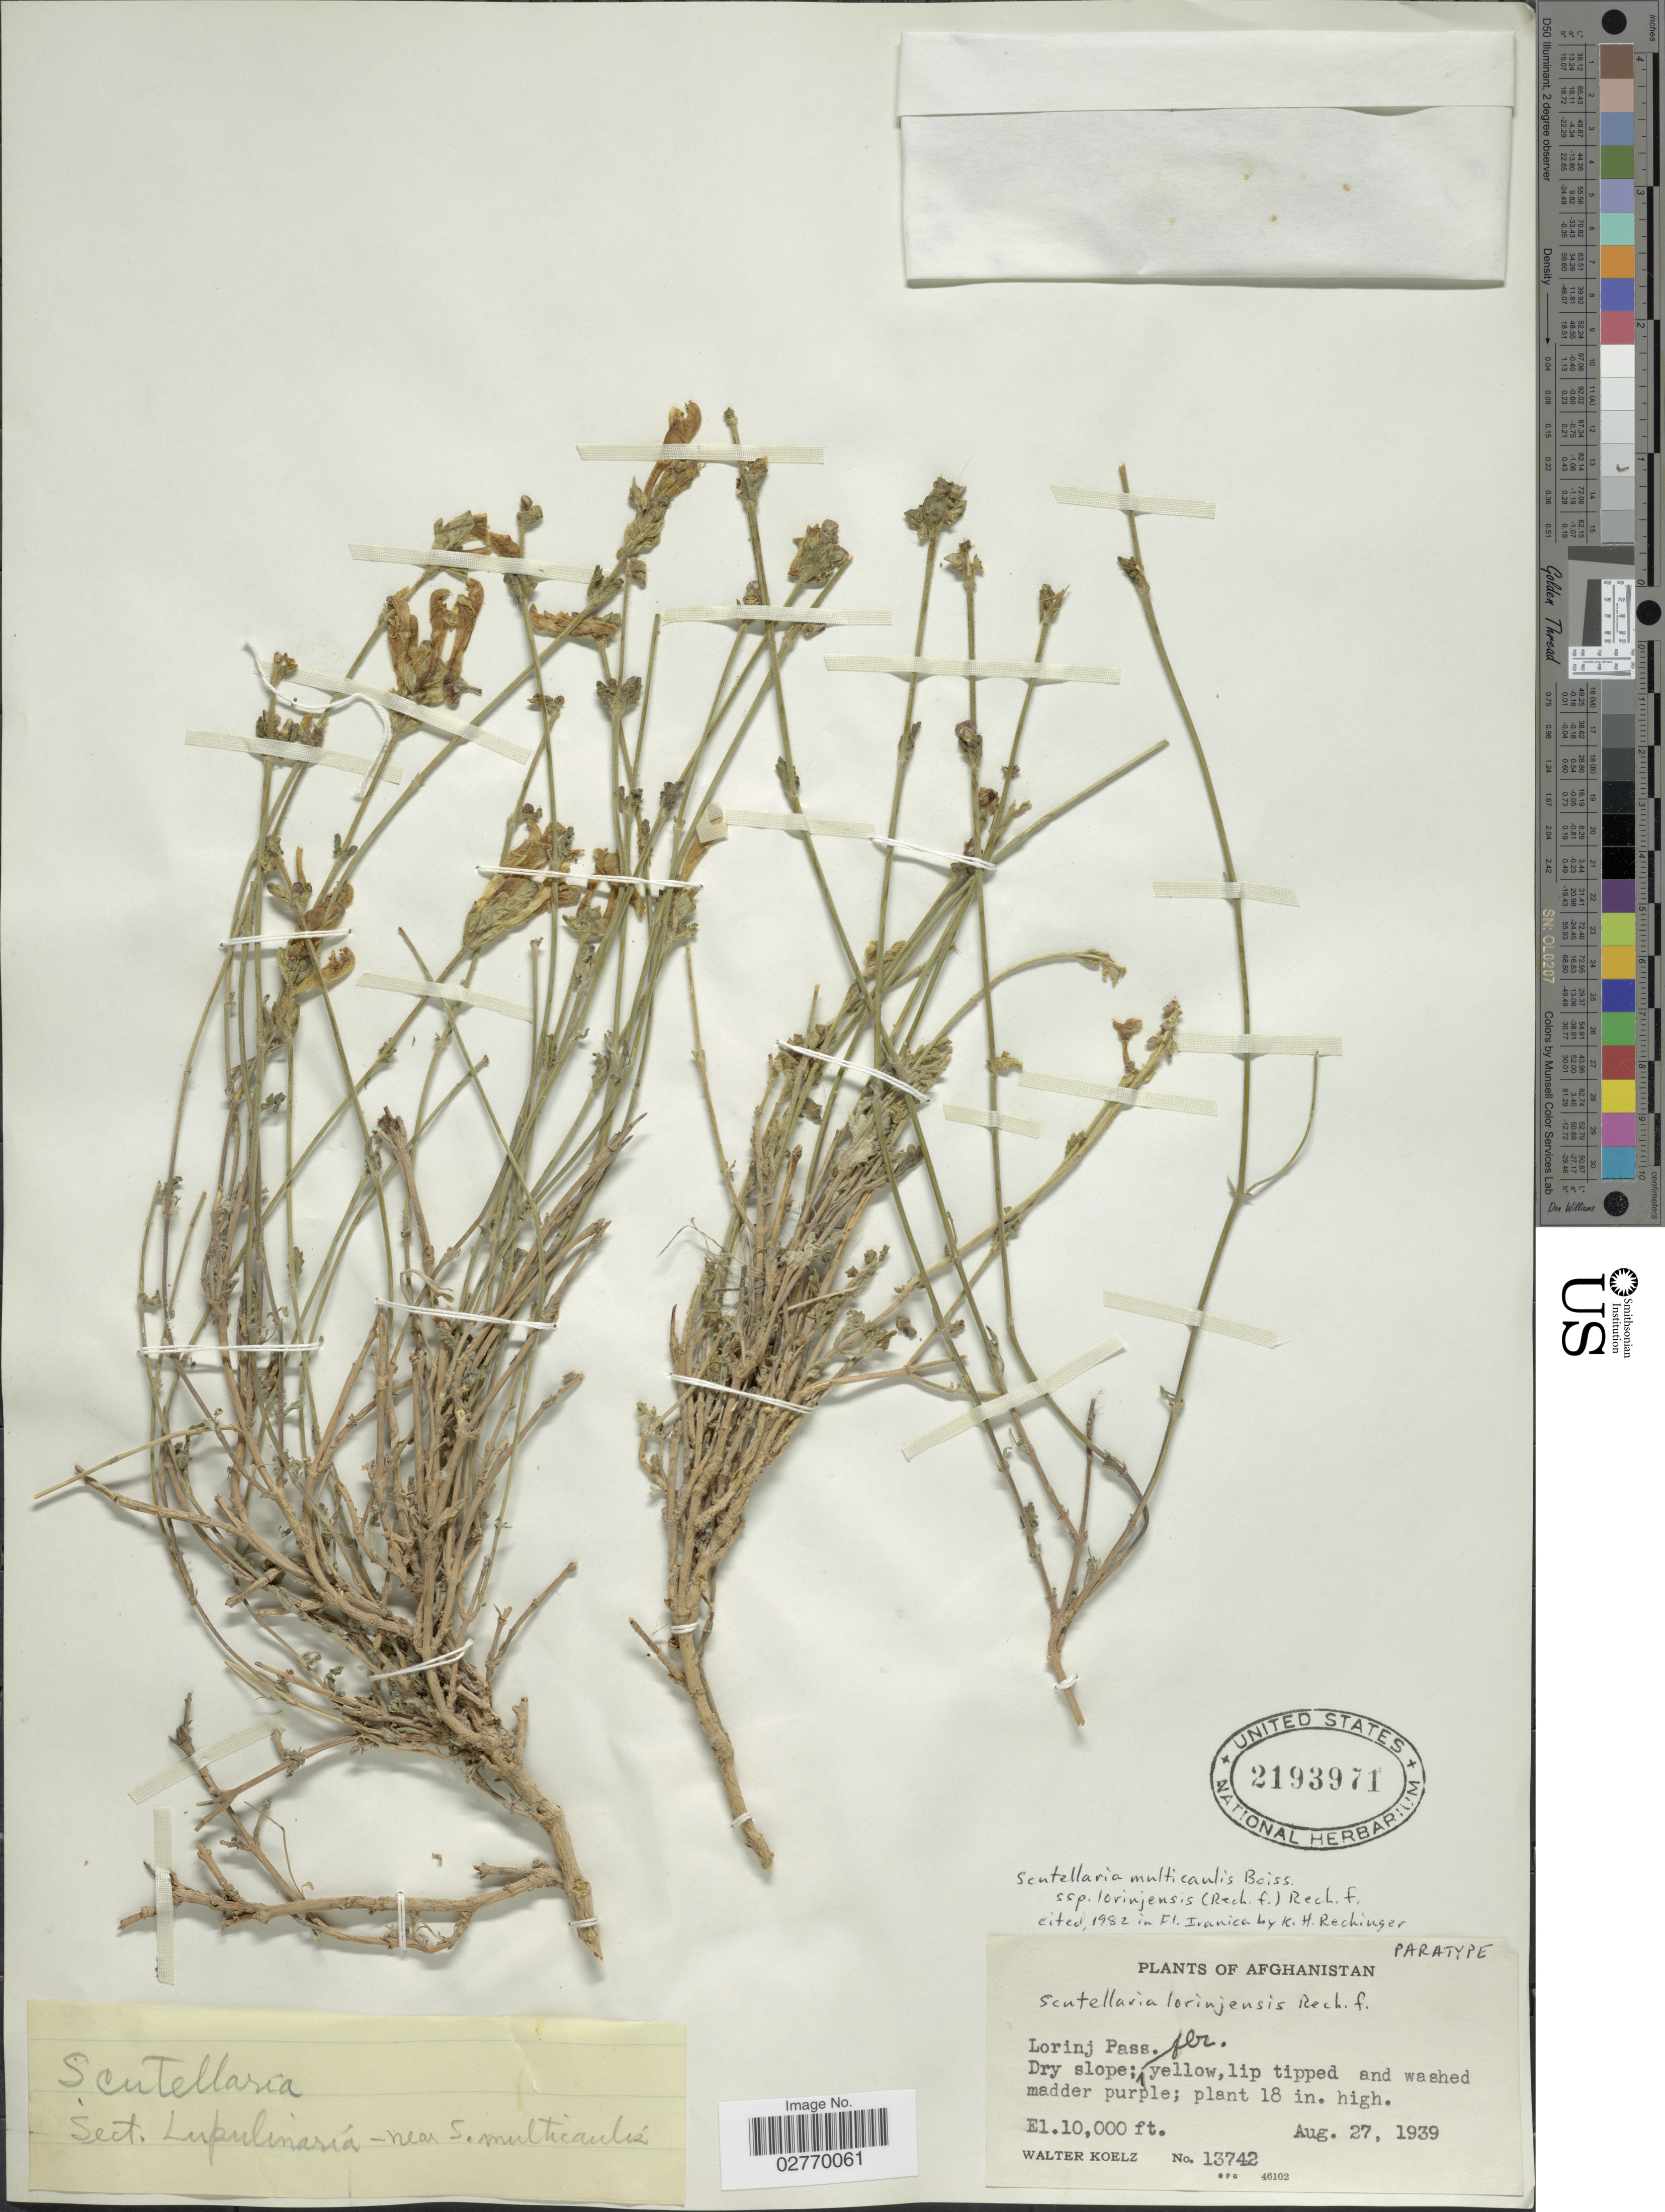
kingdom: Plantae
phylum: Tracheophyta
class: Magnoliopsida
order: Lamiales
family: Lamiaceae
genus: Scutellaria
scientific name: Scutellaria multicaulis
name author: Boiss.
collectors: W. N. Koelz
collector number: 13742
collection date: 1939-08-27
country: Afghanistan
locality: Lorinj Pass.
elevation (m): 3048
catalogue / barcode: US 2193971